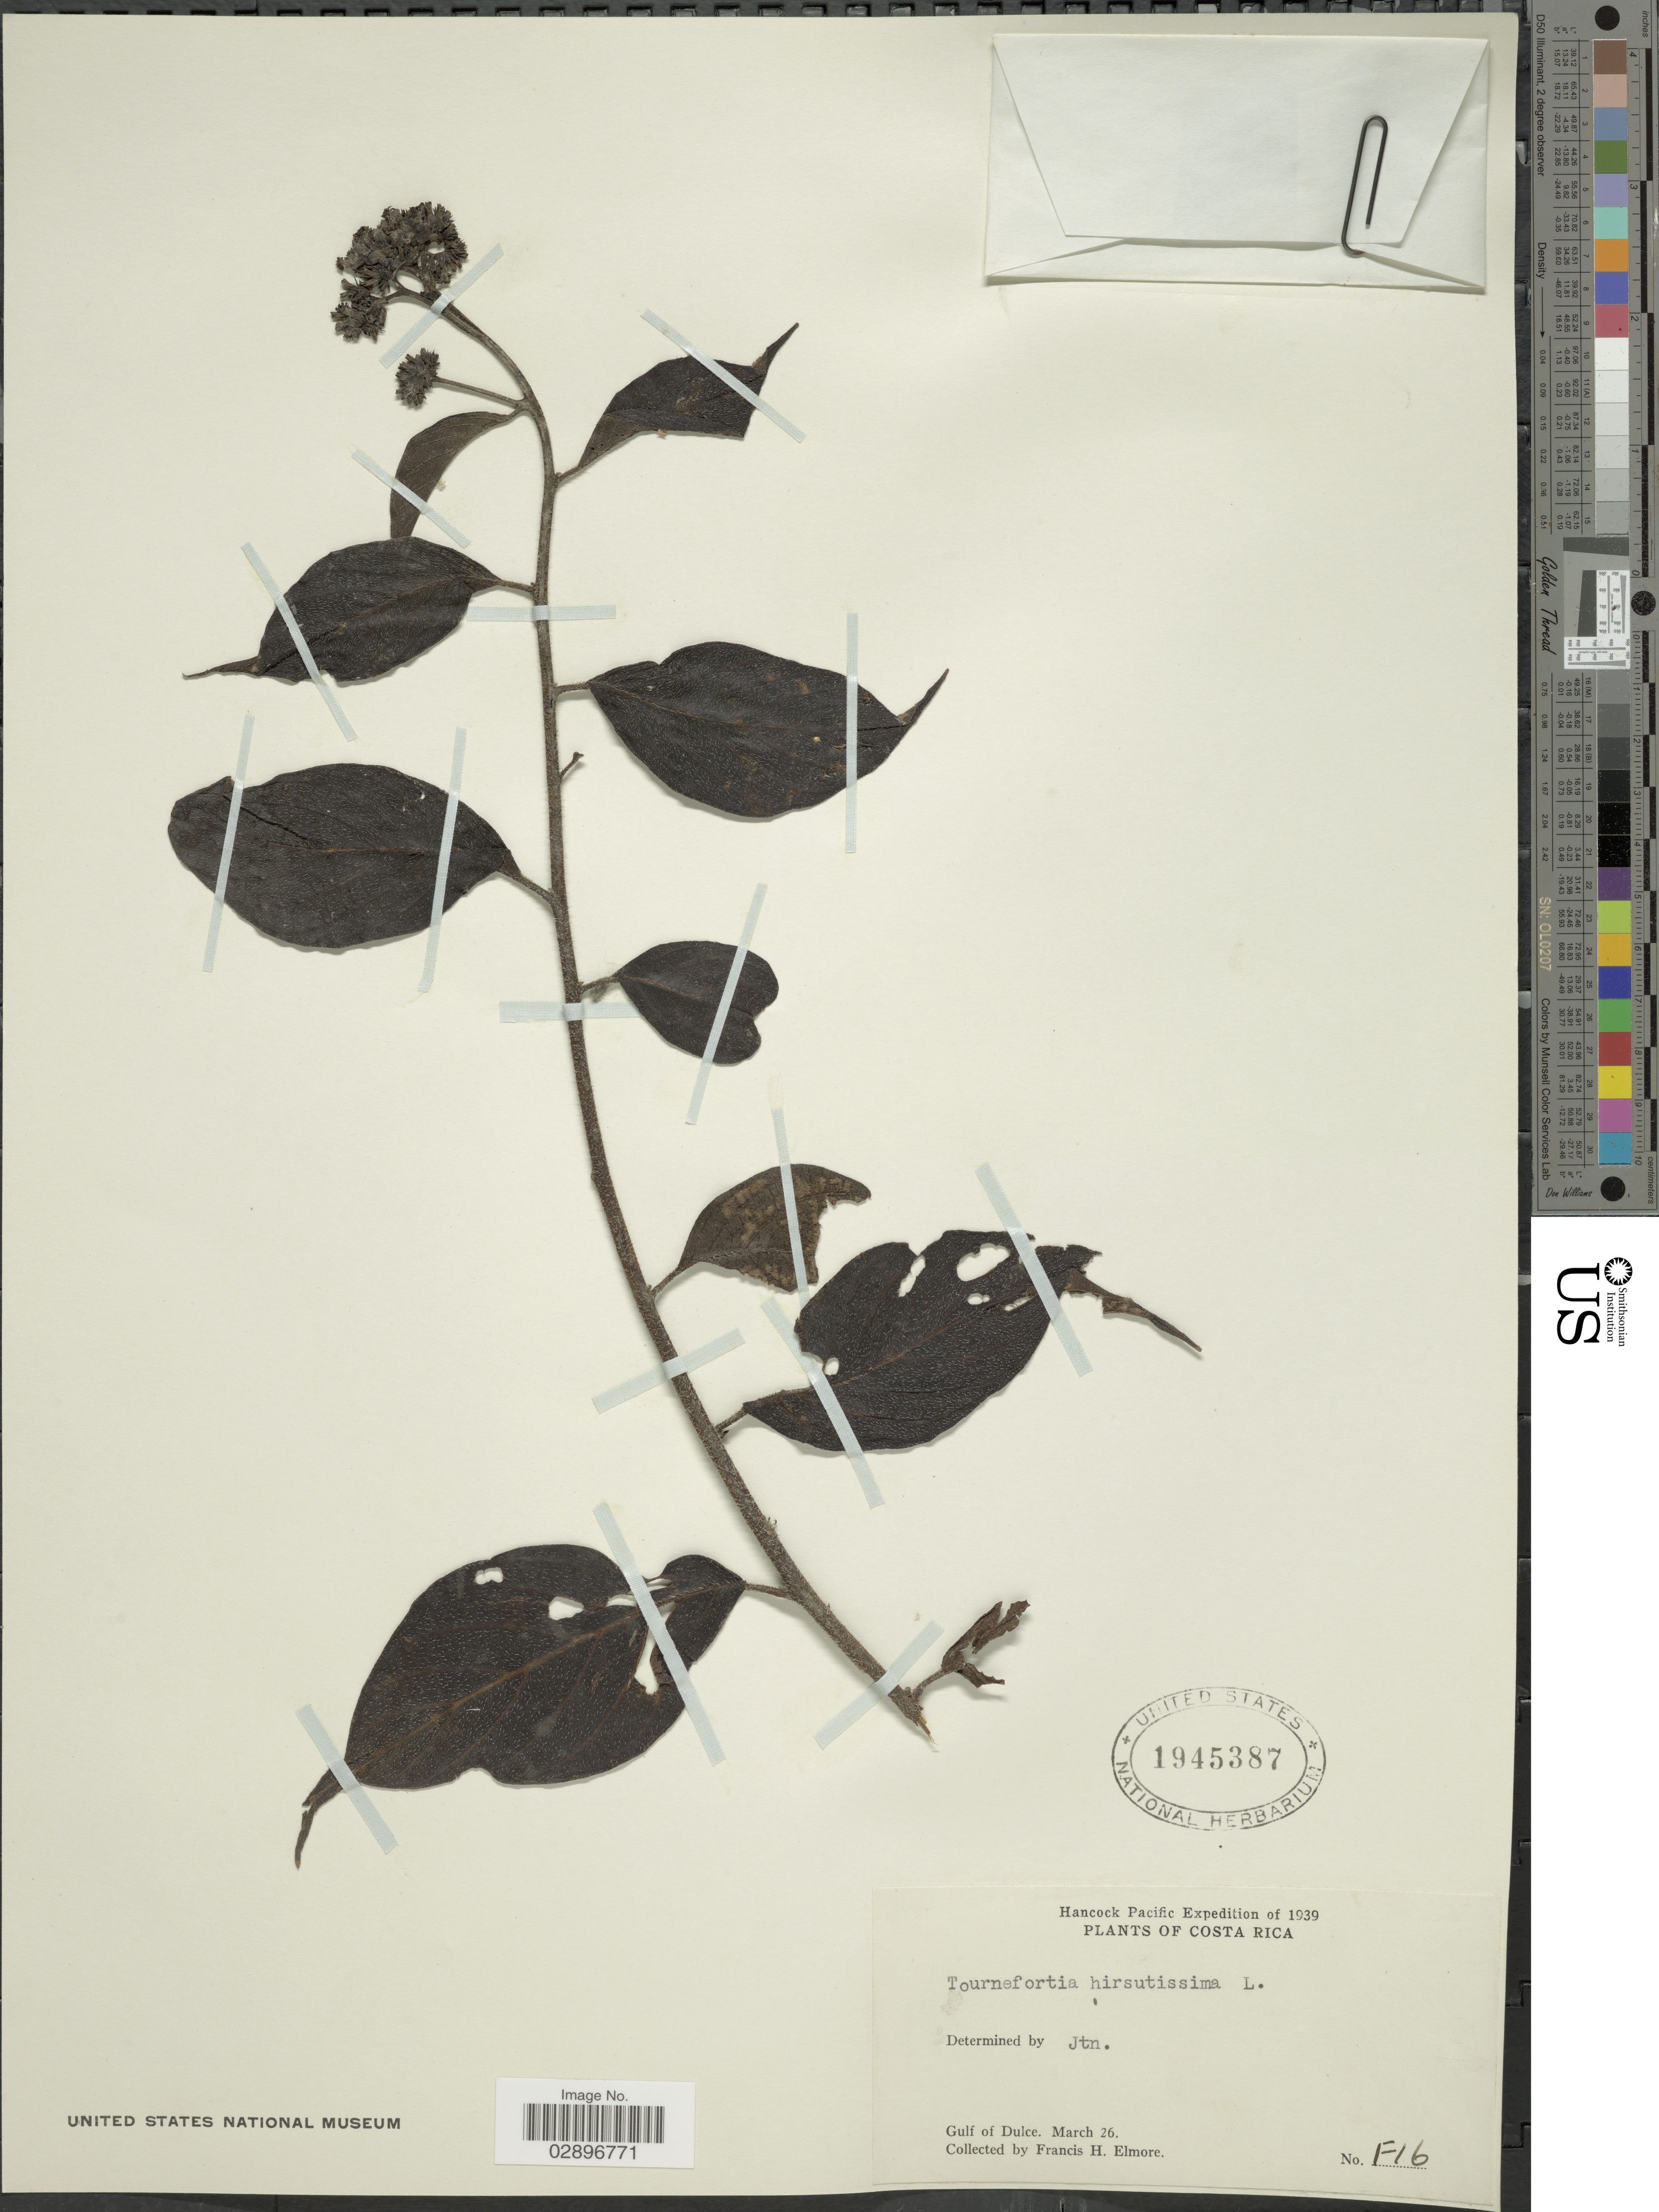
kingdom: Plantae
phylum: Tracheophyta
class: Magnoliopsida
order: Boraginales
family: Heliotropiaceae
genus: Tournefortia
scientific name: Tournefortia hirsutissima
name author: L.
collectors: F. H. Elmore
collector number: F16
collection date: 1939-03-26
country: Costa Rica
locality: Pacific. Gulf of Dulce.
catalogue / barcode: US 1945387